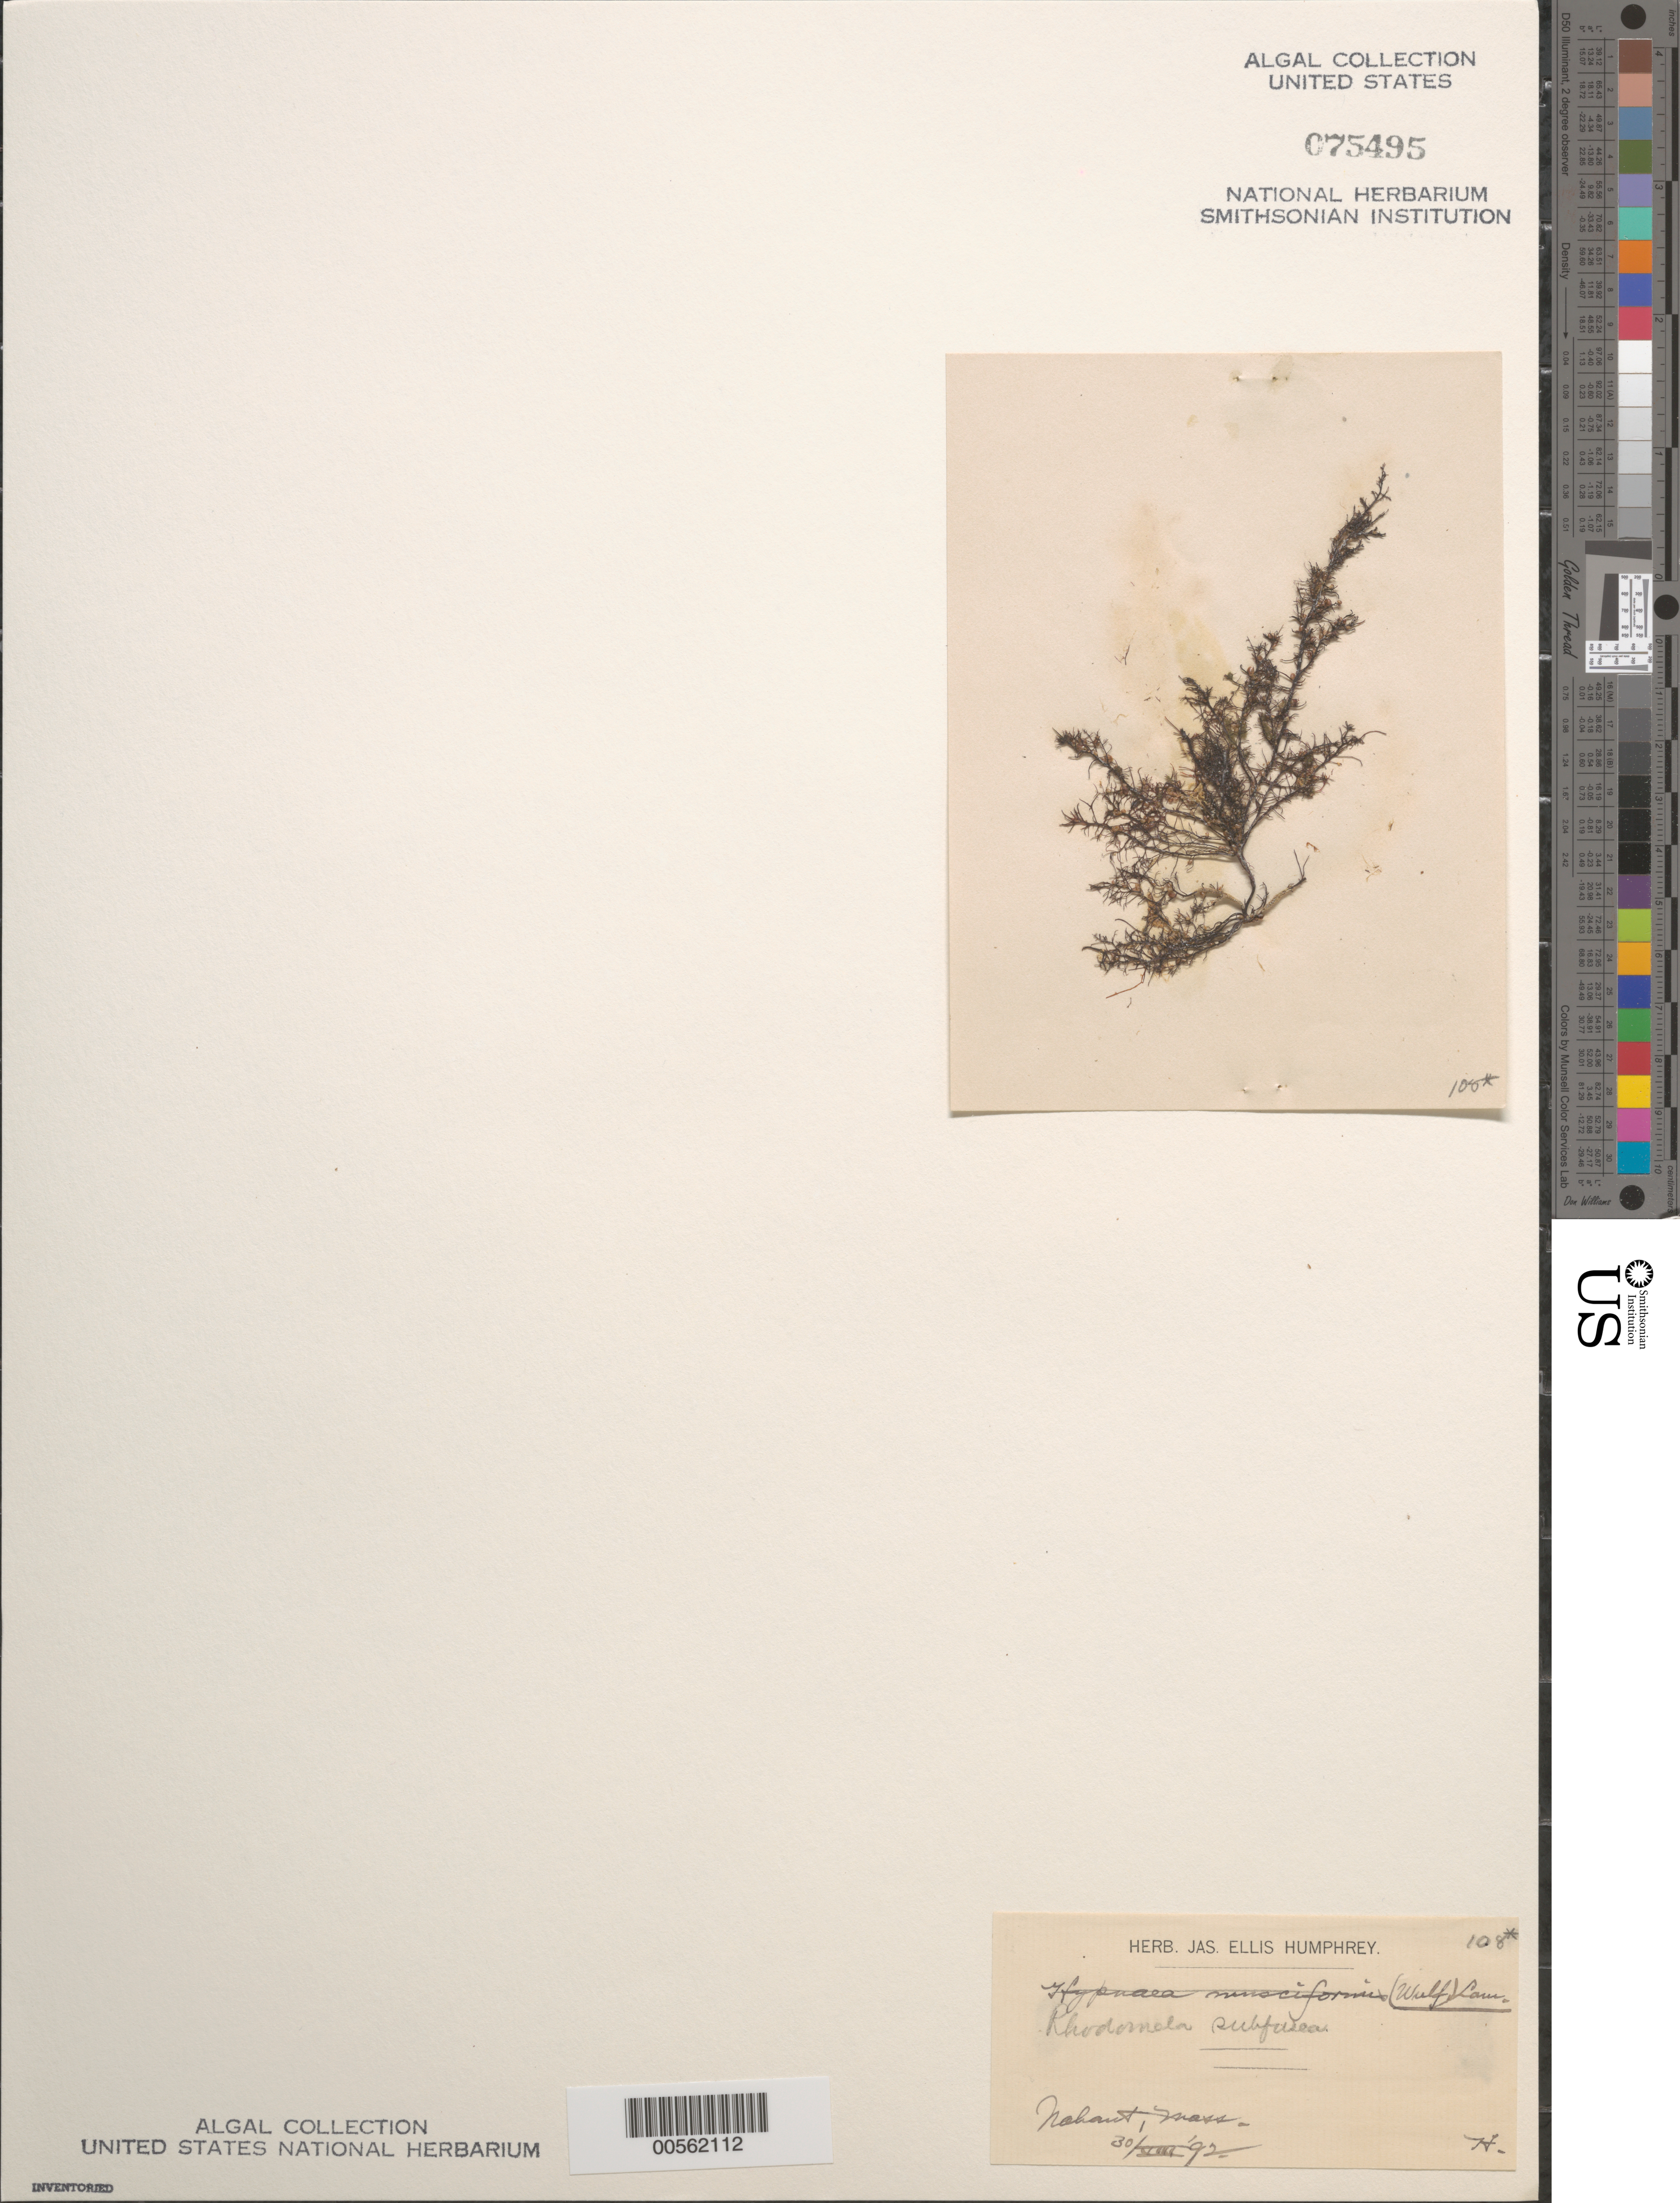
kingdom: Plantae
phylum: Rhodophyta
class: Florideophyceae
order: Gigartinales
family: Cystocloniaceae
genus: Hypnea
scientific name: Hypnea musciformis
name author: (Wulfen) J.V.Lamouroux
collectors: J. Humphrey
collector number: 108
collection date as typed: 30 Aug 1892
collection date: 1892-08-30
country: United States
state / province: Massachusetts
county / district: Essex County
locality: Nahant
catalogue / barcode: US 75495